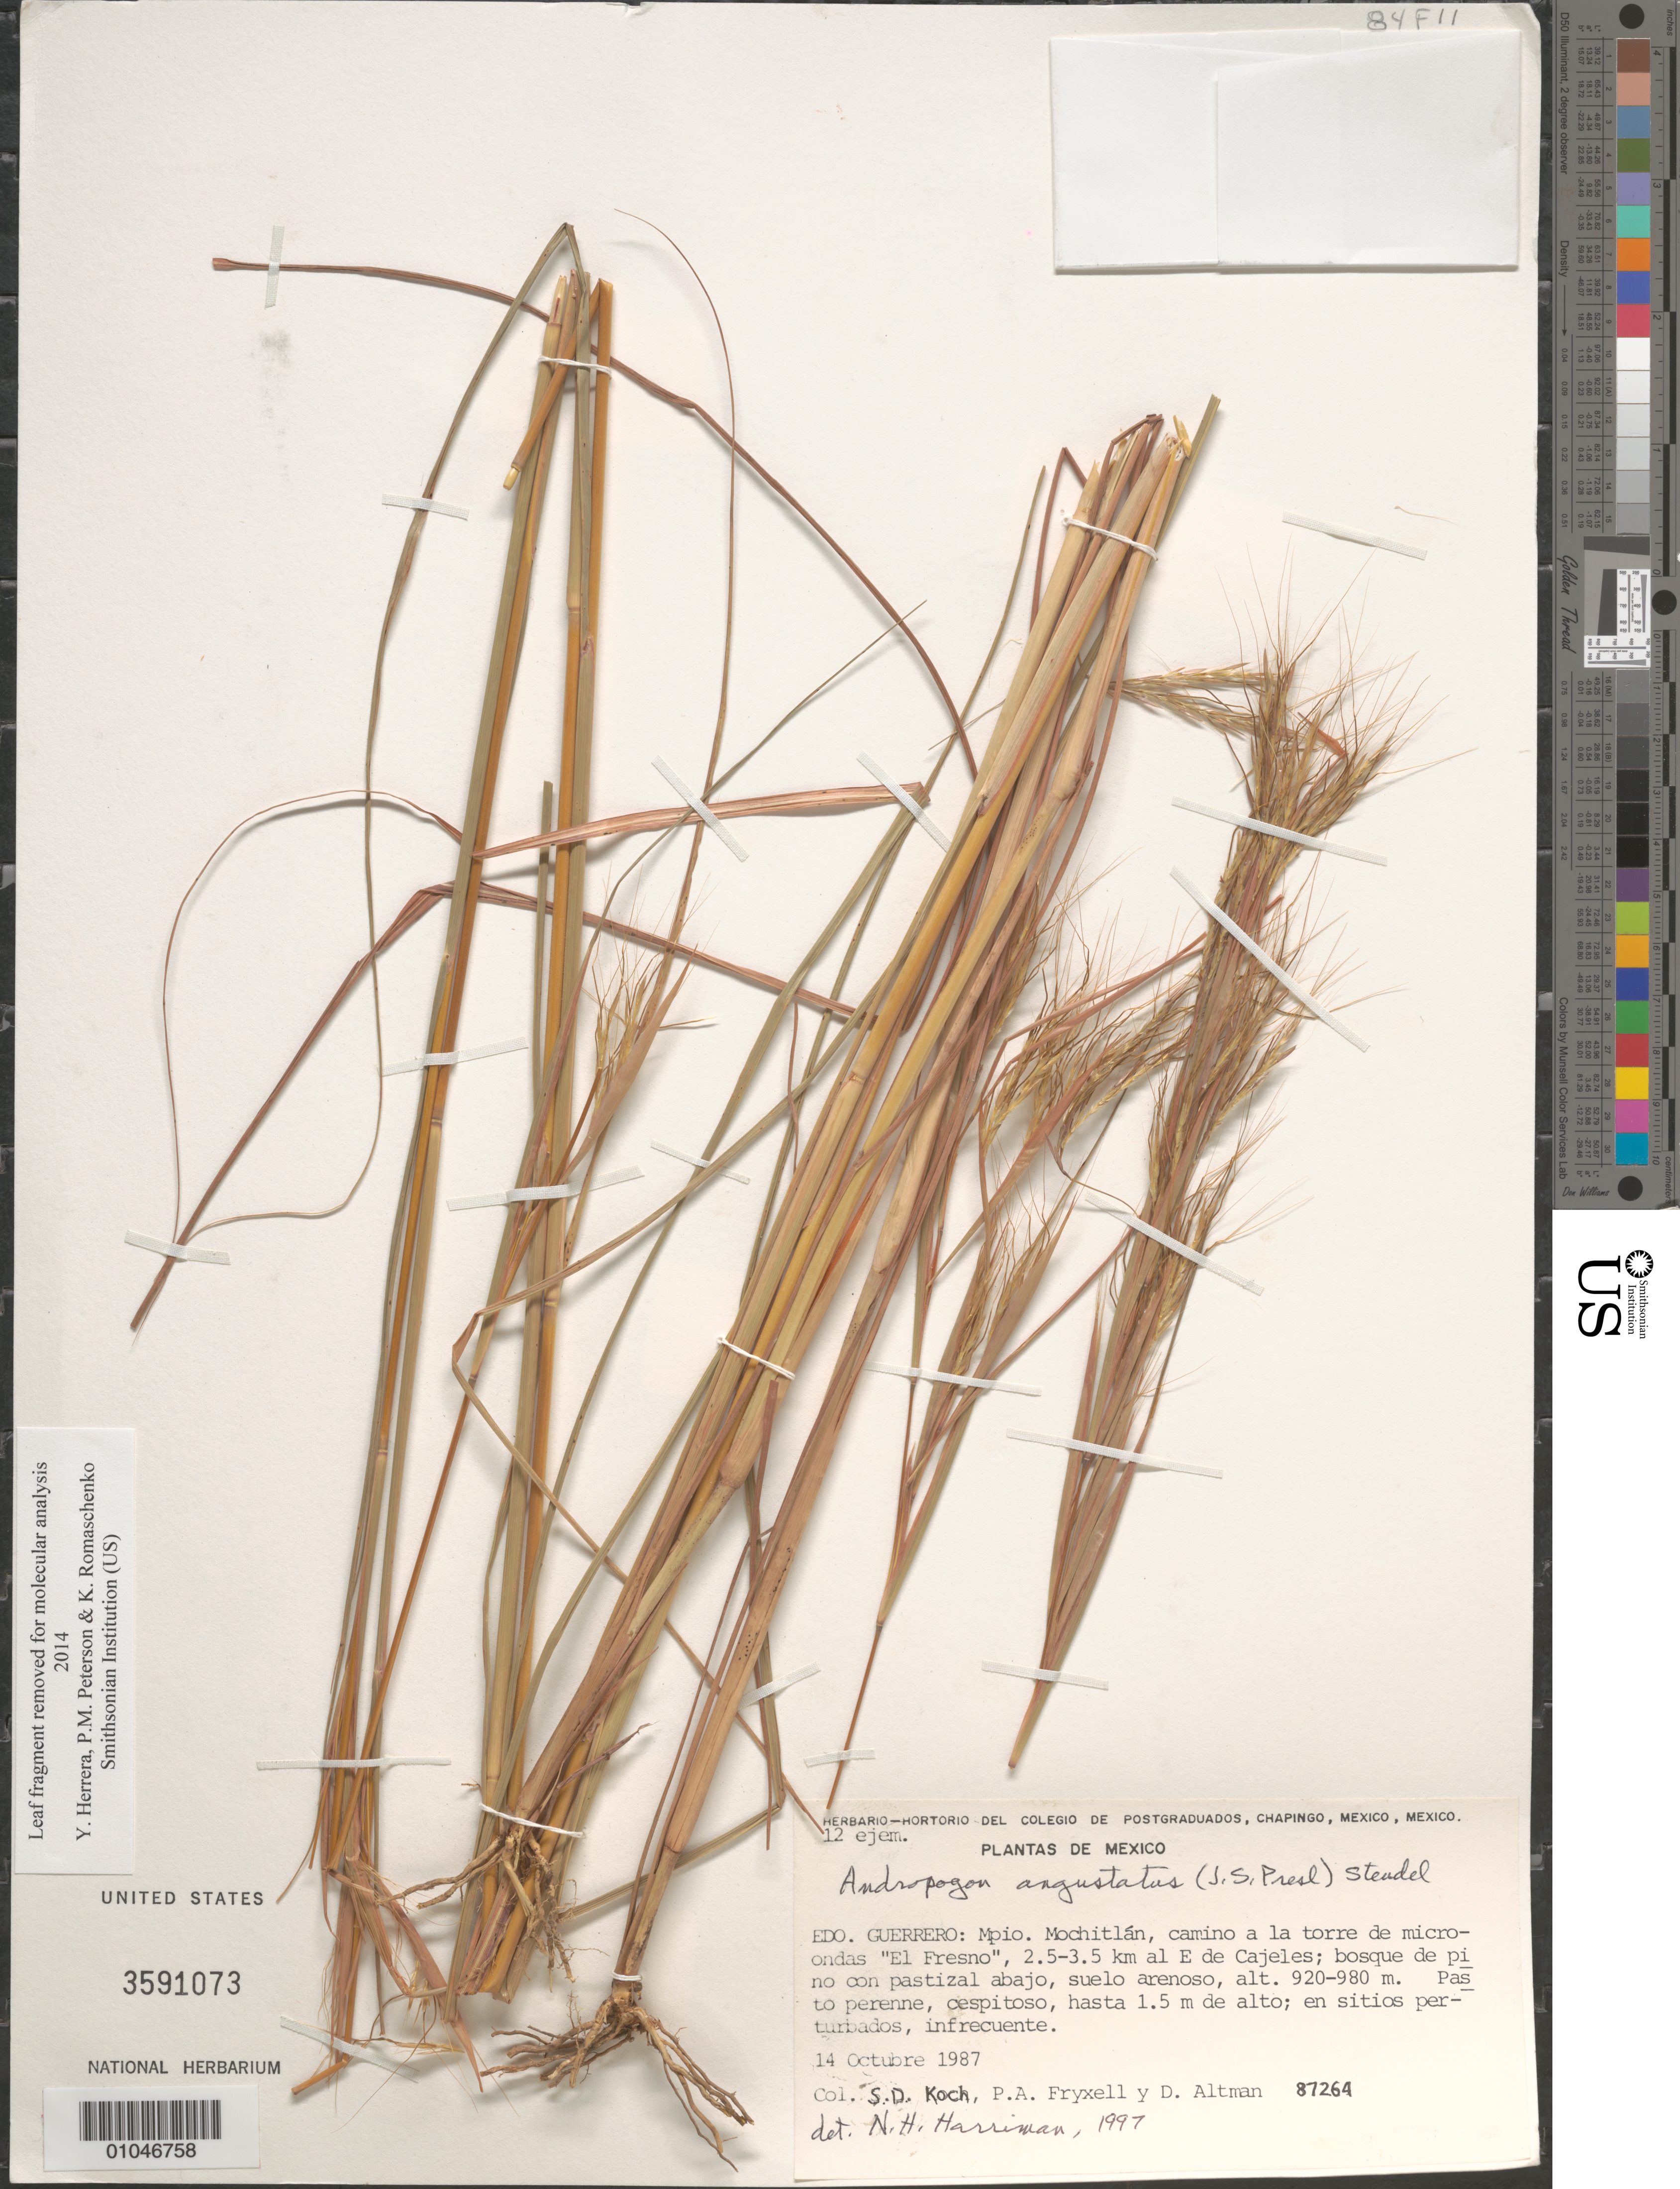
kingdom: Plantae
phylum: Tracheophyta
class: Liliopsida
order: Poales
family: Poaceae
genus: Andropogon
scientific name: Andropogon angustatus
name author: (J. Presl) Steud.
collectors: S. D. Koch, P. A. Fryxell & D. Altman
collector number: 87264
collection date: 1987-10-14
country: Mexico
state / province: Guerrero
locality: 2.5-3.5 km al E de Cajeles, camino a la torre de microcondas "El Fresno", Mpio. Mochitlan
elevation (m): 920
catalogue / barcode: US 3591073